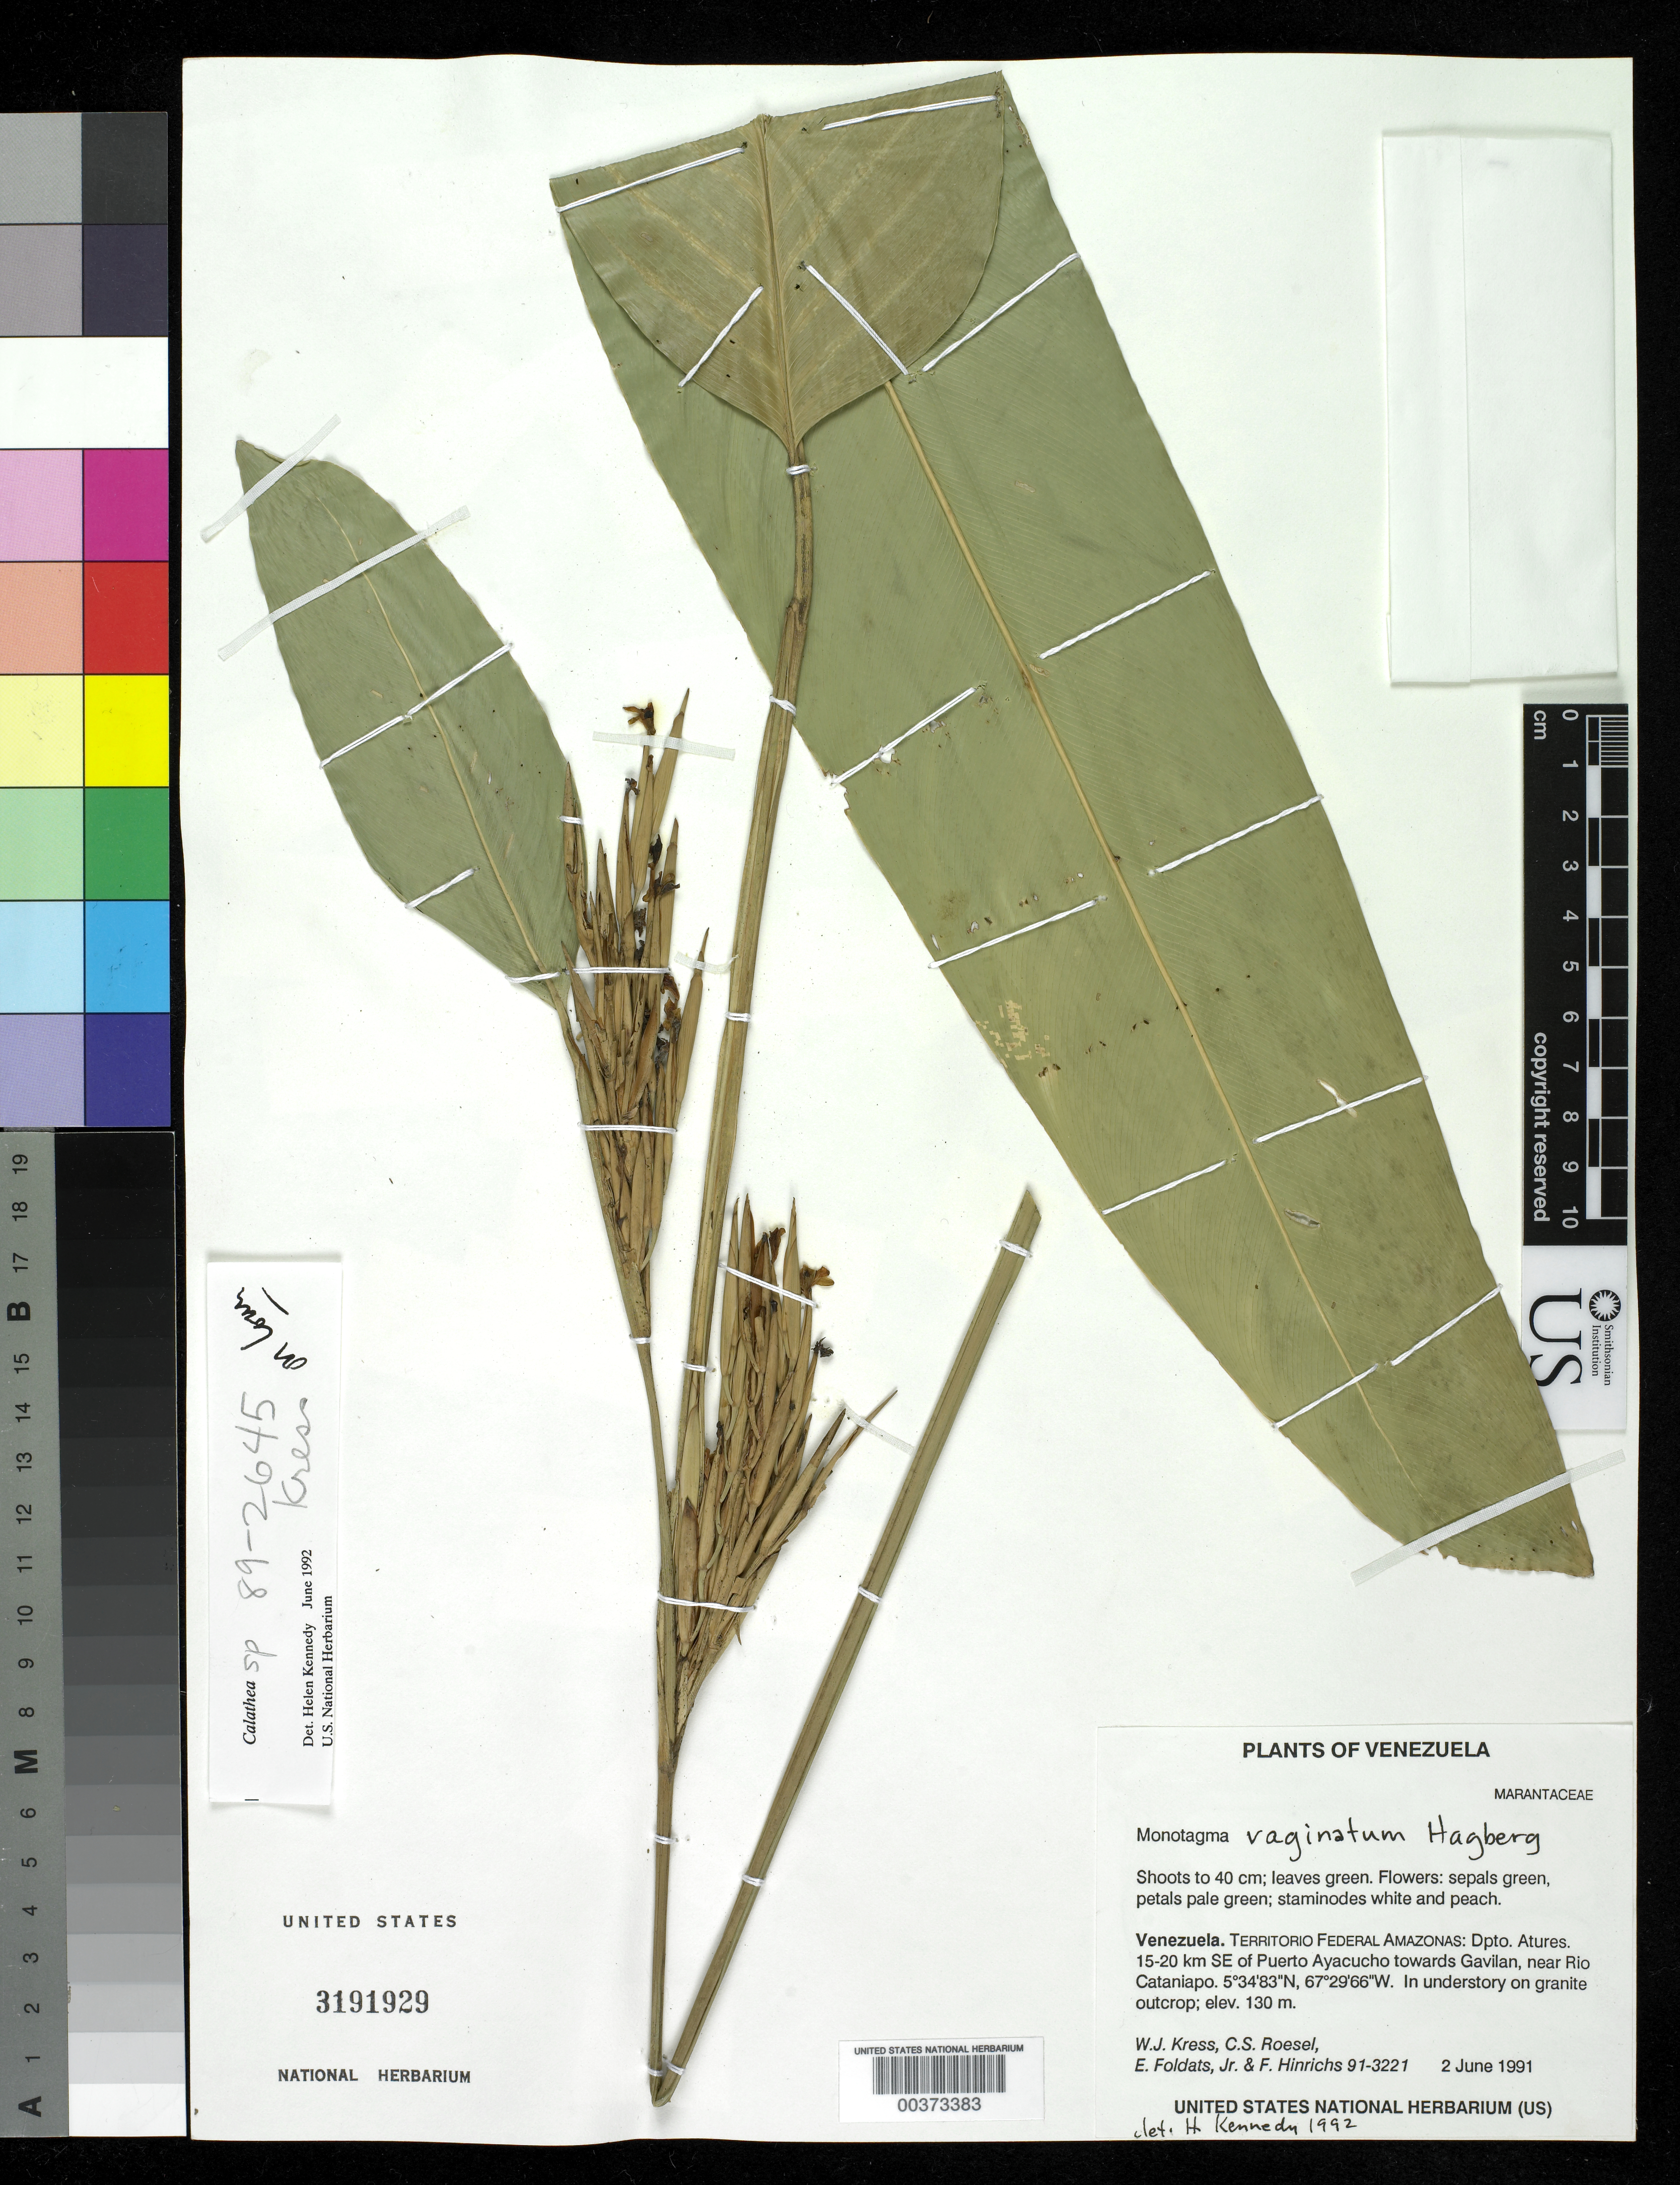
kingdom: Plantae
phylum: Tracheophyta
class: Liliopsida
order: Zingiberales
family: Marantaceae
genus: Monotagma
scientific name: Monotagma vaginatum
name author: Hagberg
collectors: W. J. Kress, C. S. Roesel, E. Foldats & F. Hinrichs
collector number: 91-3221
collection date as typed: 02 Jun 1991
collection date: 1991-06-02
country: Venezuela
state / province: Amazonas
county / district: Atures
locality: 15-20 km se of puerto ayacucho towards gavilan, near rio cataniapo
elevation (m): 130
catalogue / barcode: US 3191929